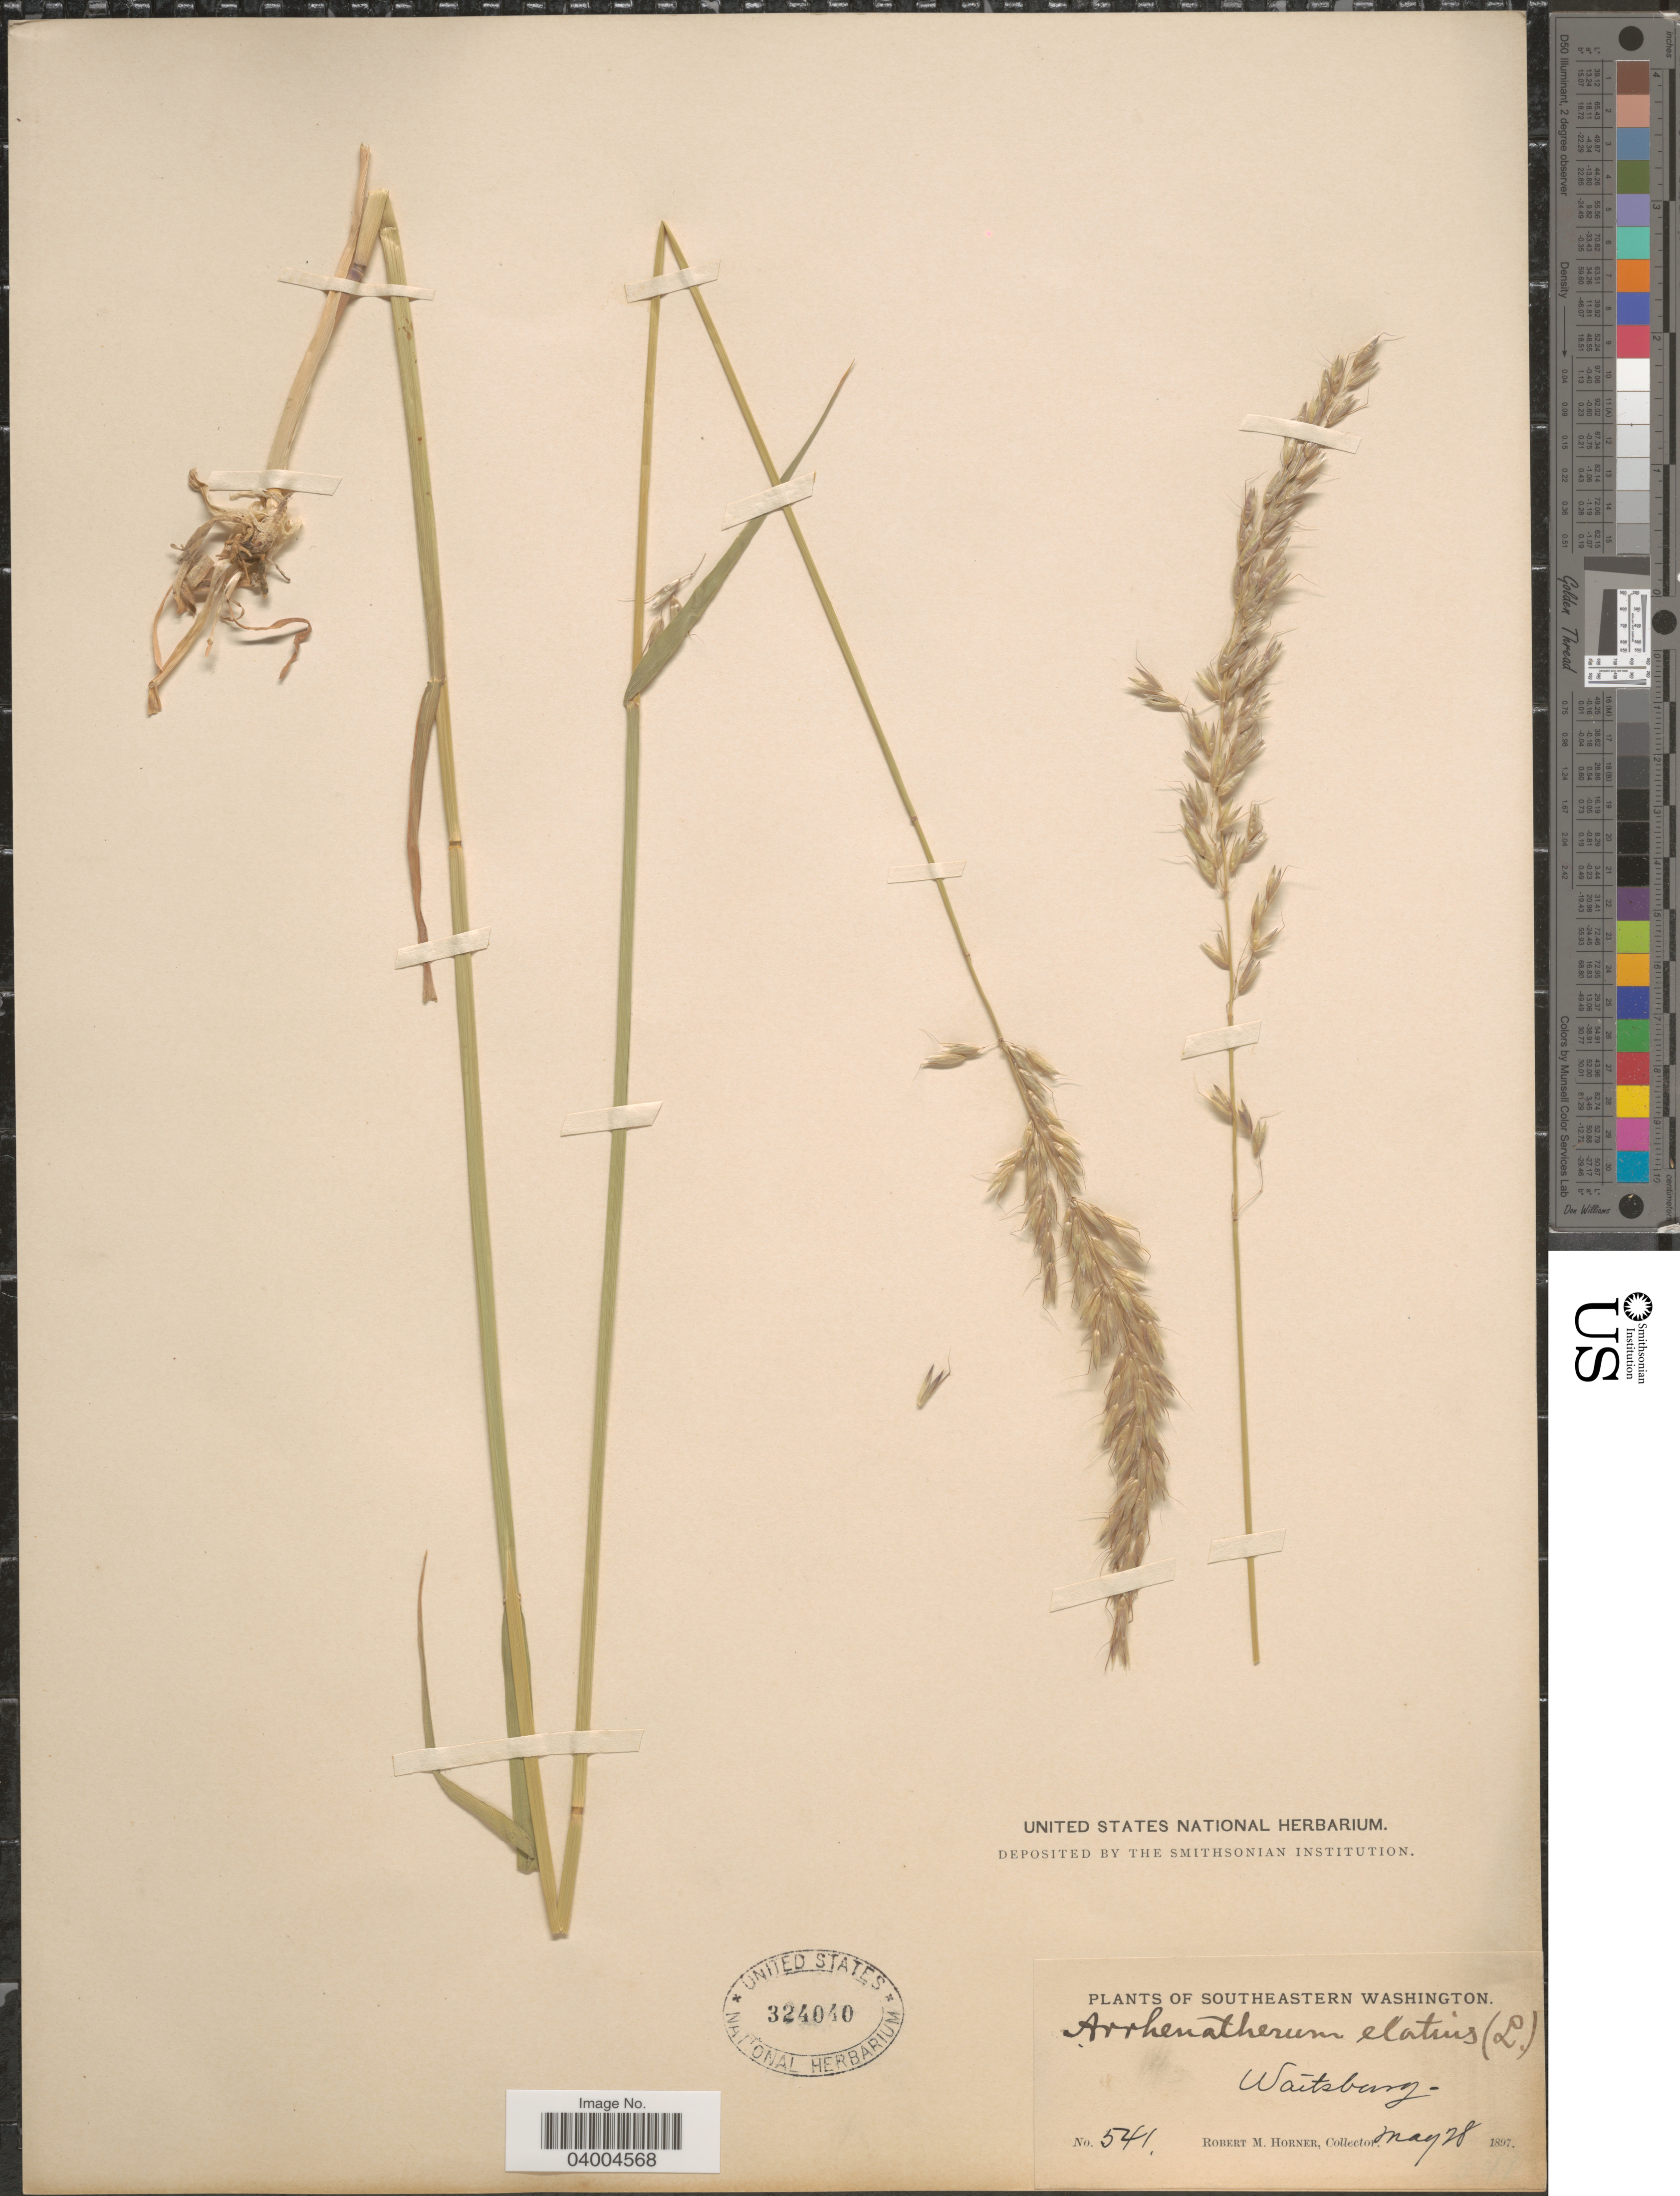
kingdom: Plantae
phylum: Tracheophyta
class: Liliopsida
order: Poales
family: Poaceae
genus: Arrhenatherum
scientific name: Arrhenatherum elatius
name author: (L.) J. Presl & C. Presl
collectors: R. Horner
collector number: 541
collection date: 1897-05-28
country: United States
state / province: Washington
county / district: Walla Walla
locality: Southeastern Washington. Waitsburg.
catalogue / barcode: US 324040